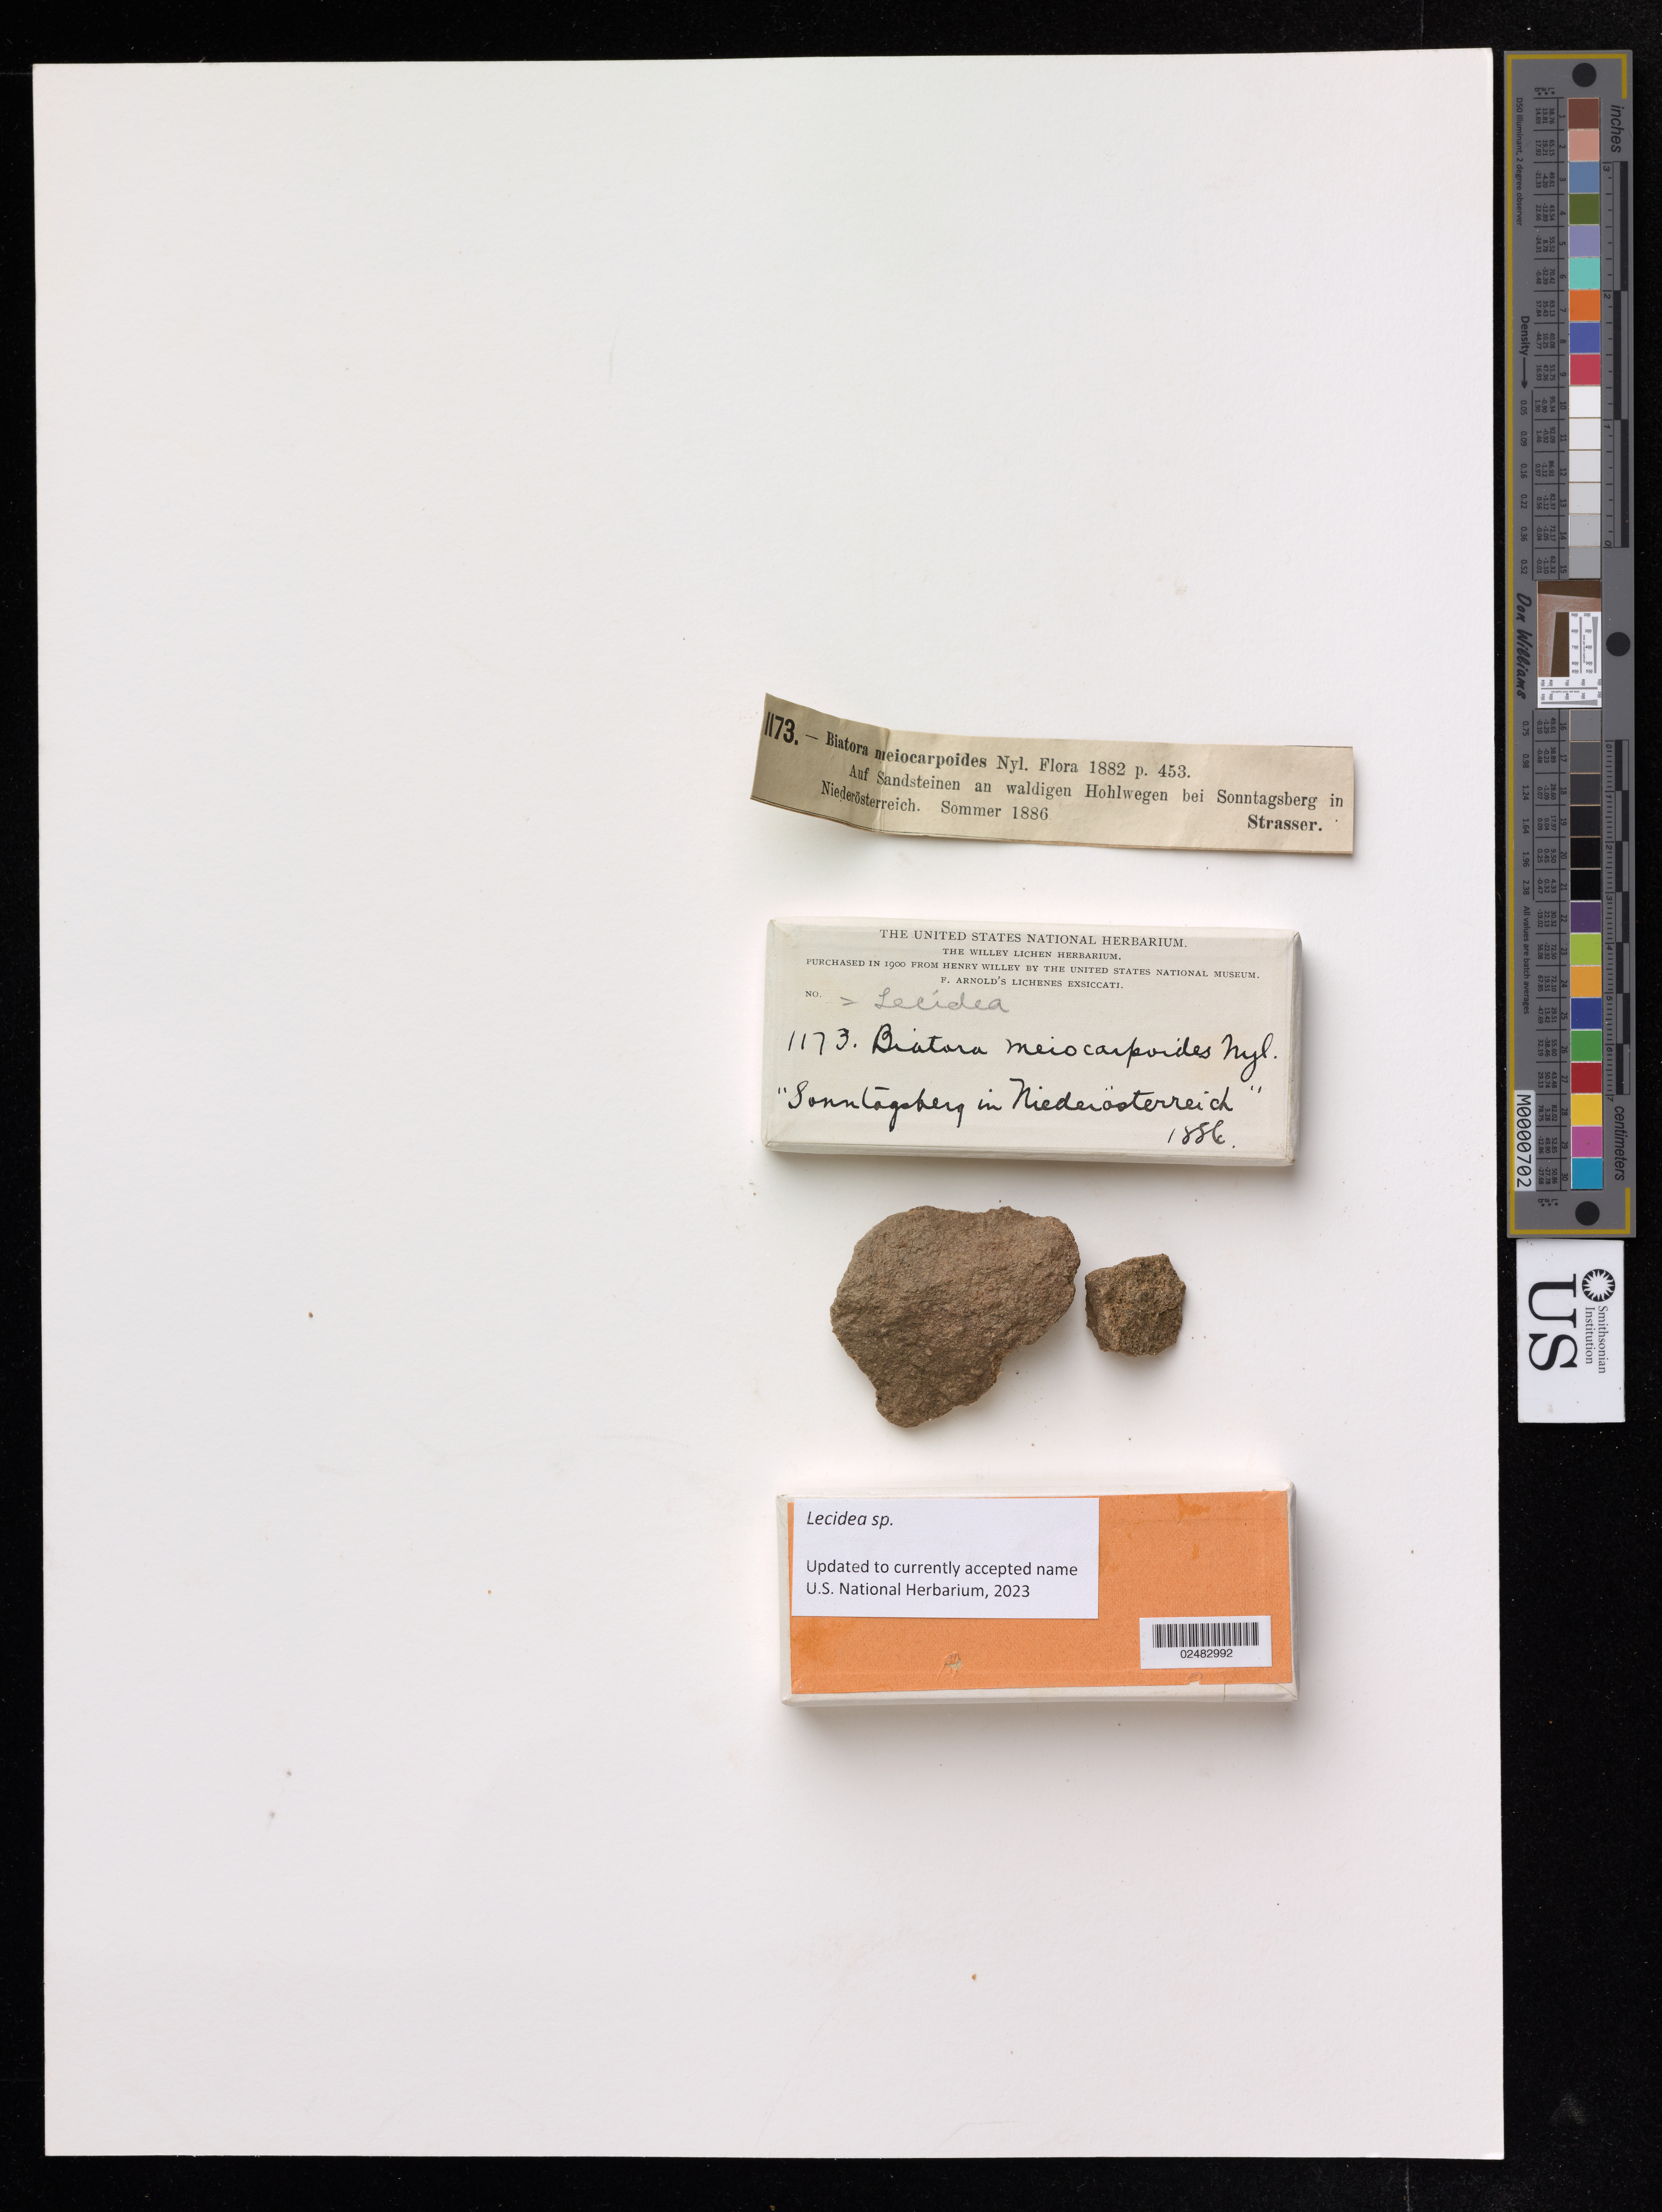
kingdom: Fungi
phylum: Ascomycota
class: Lecanoromycetes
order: Lecideales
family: Lecideaceae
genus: Lecidea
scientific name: Lecidea sp.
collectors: P. Strasser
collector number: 1173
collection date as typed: Sommer 1886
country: Austria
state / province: Niederosterreich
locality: Auf Sandsteinen an waldigen Hohlwegen bei Sonntagsberg in Niederosterreich.